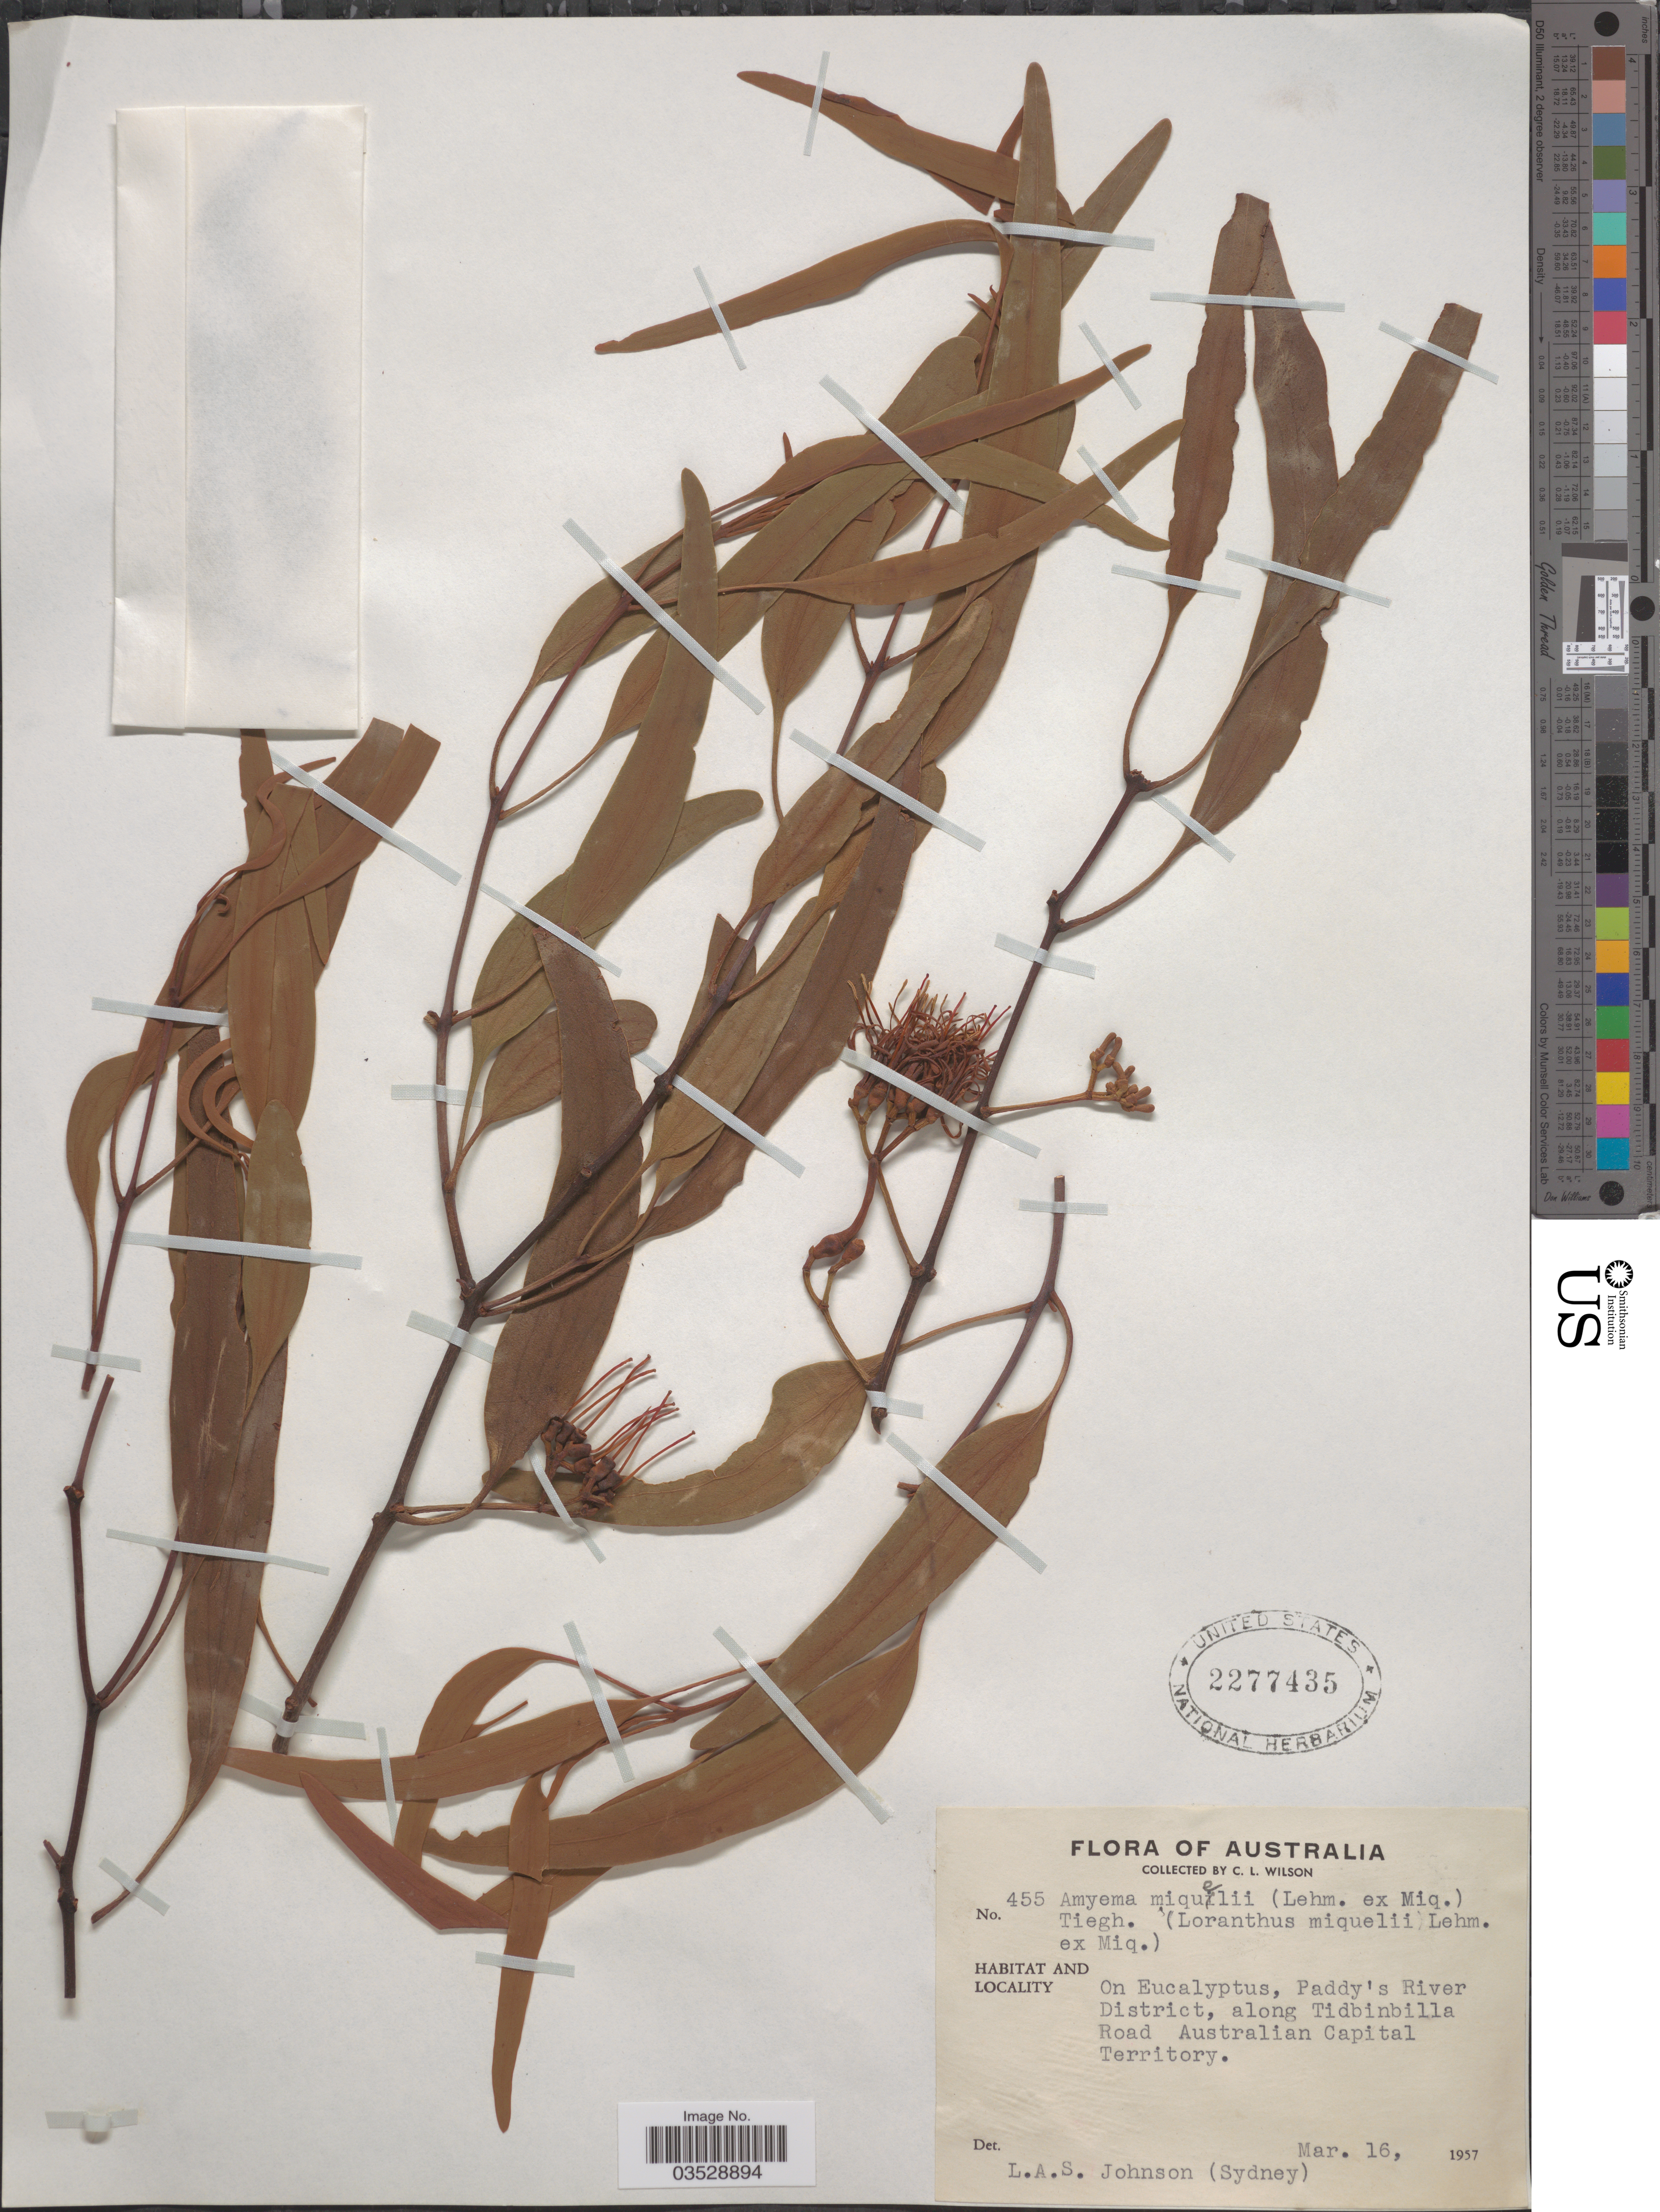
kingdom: Plantae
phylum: Tracheophyta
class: Magnoliopsida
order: Santalales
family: Loranthaceae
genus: Amyema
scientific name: Amyema miquelii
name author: (Lehm. ex Miq.) Tiegh.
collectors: C. L. Wilson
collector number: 455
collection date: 1957-03-16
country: Australia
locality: Paddy's River District, along Tidbinbilla Road Australian Capital Territory.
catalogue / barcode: US 2277435